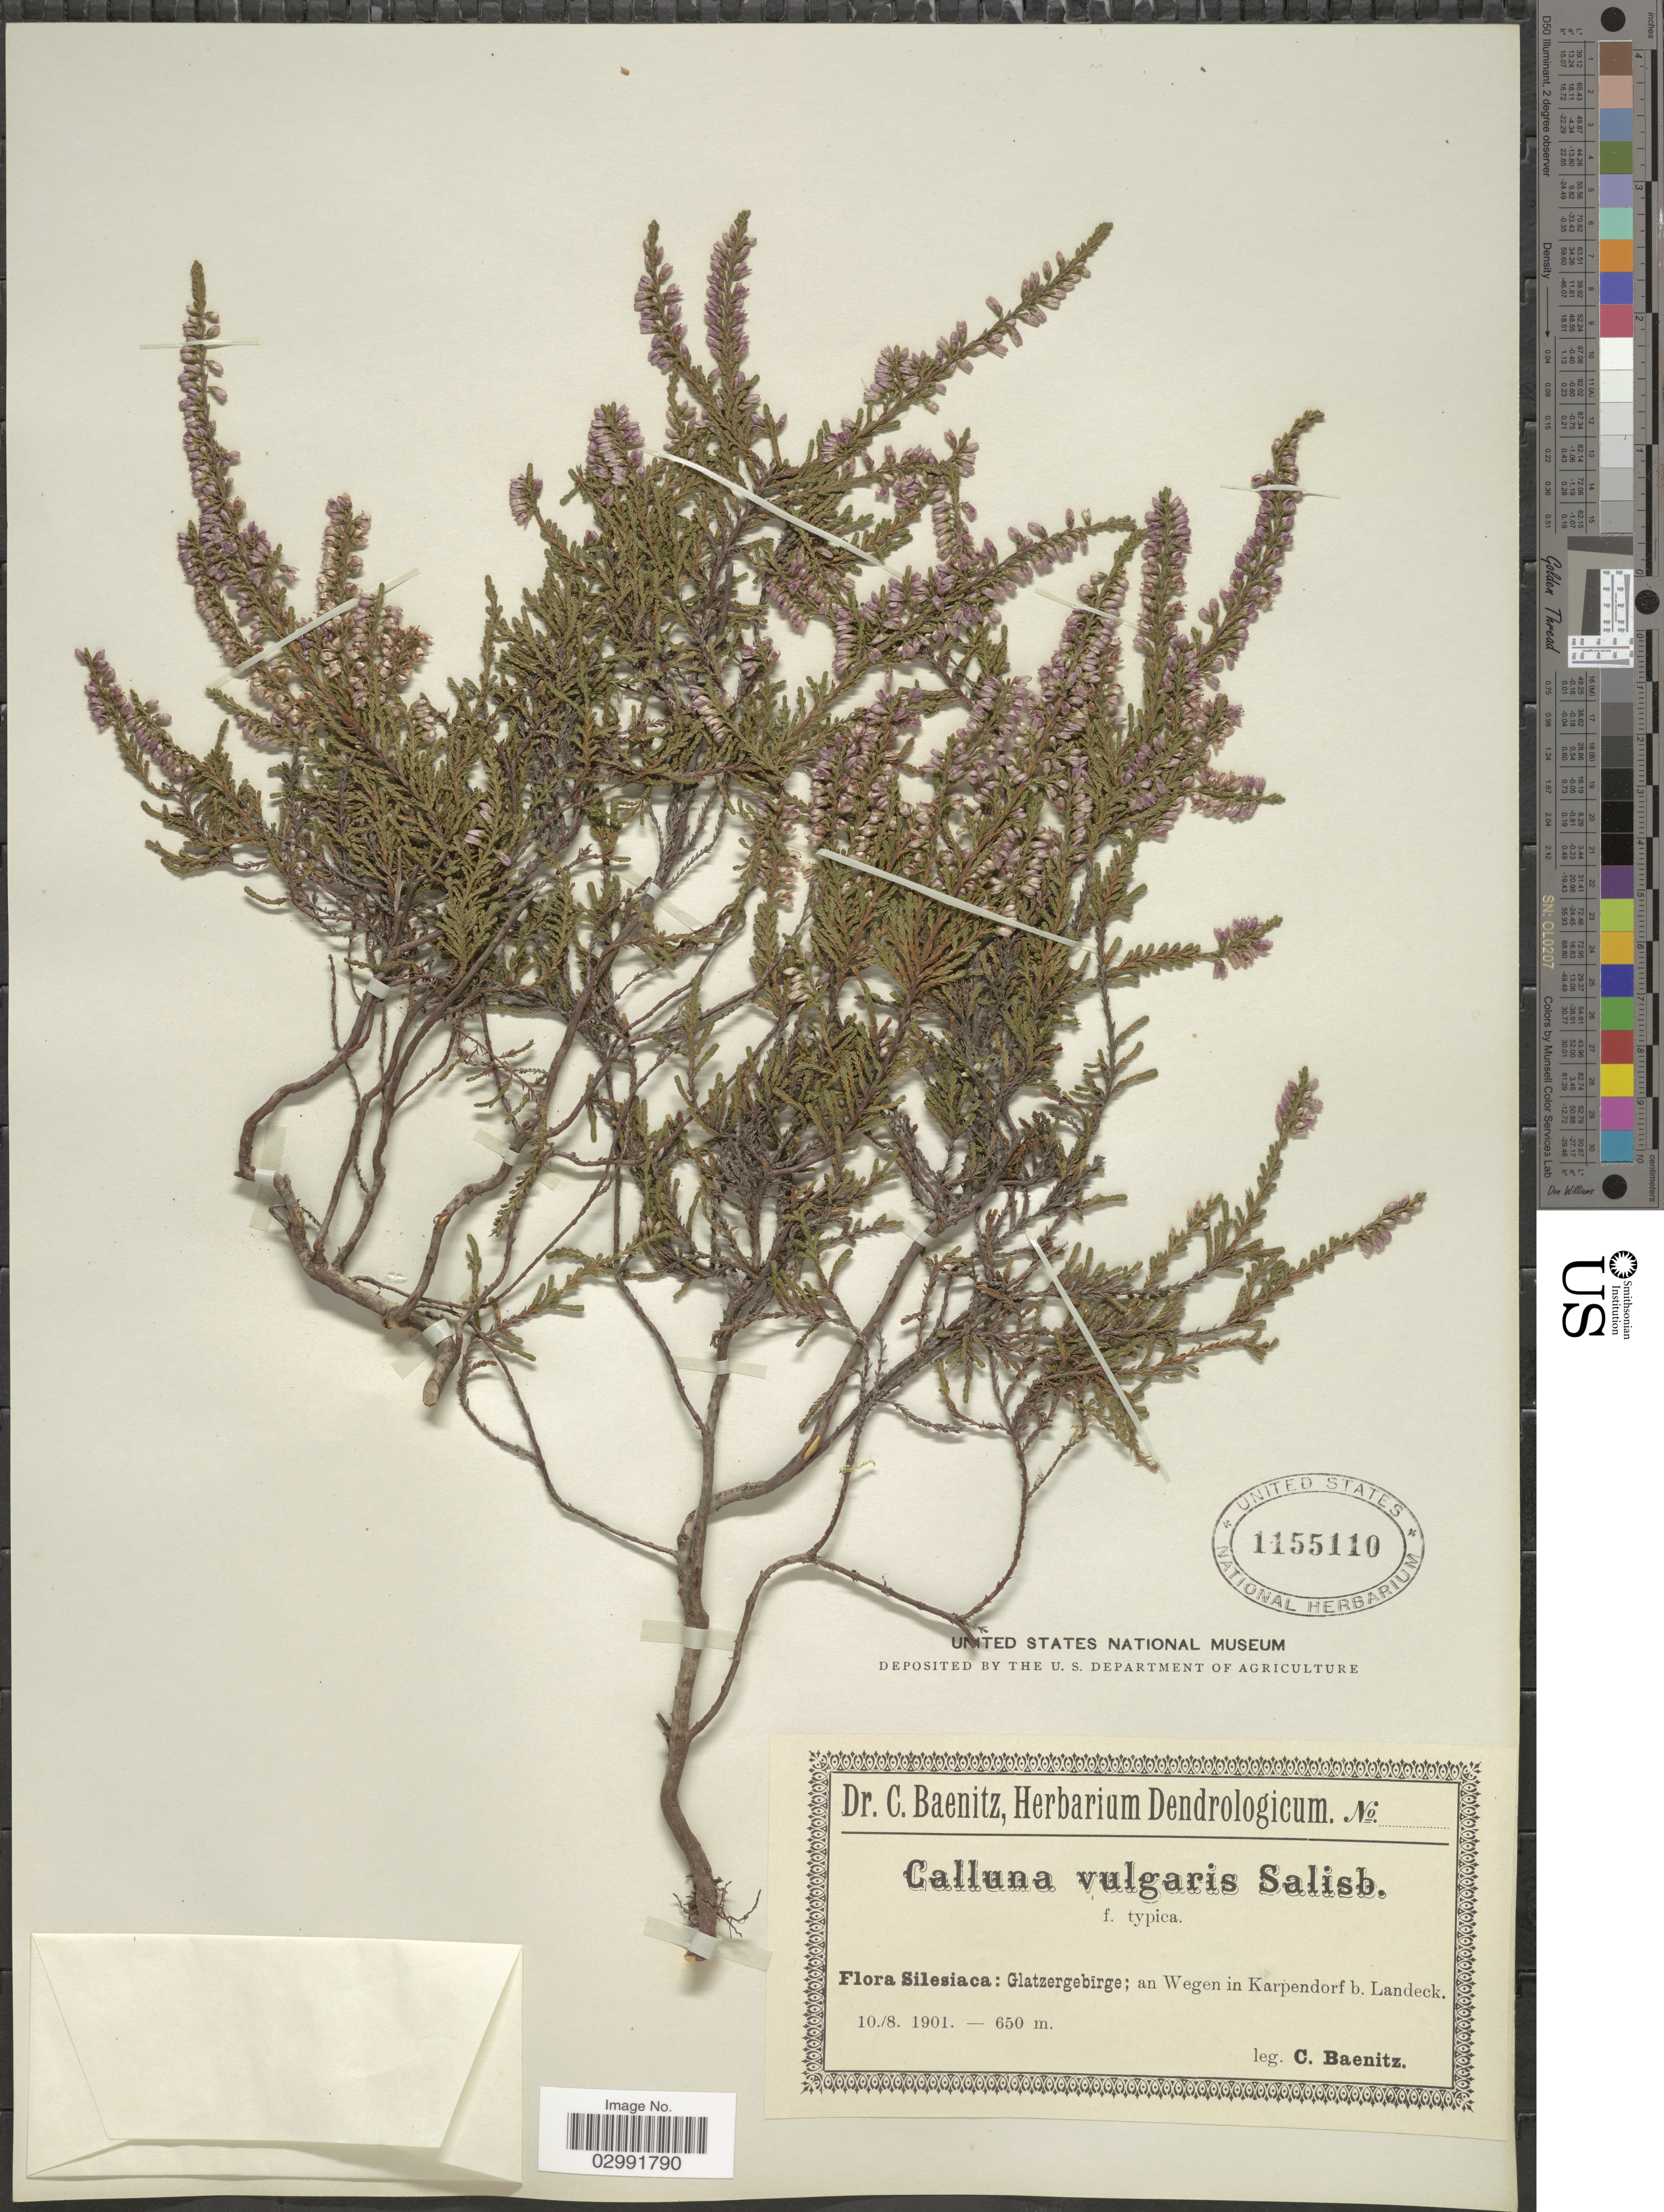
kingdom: Plantae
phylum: Tracheophyta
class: Magnoliopsida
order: Ericales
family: Ericaceae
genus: Calluna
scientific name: Calluna vulgaris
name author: (L.) Hull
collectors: C. G. Baenitz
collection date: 1901-08-10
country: Poland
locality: Silesiaca: Glatzergebirge; an Wegen in Karpendorf b. Landeck.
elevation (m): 650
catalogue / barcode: US 1155110